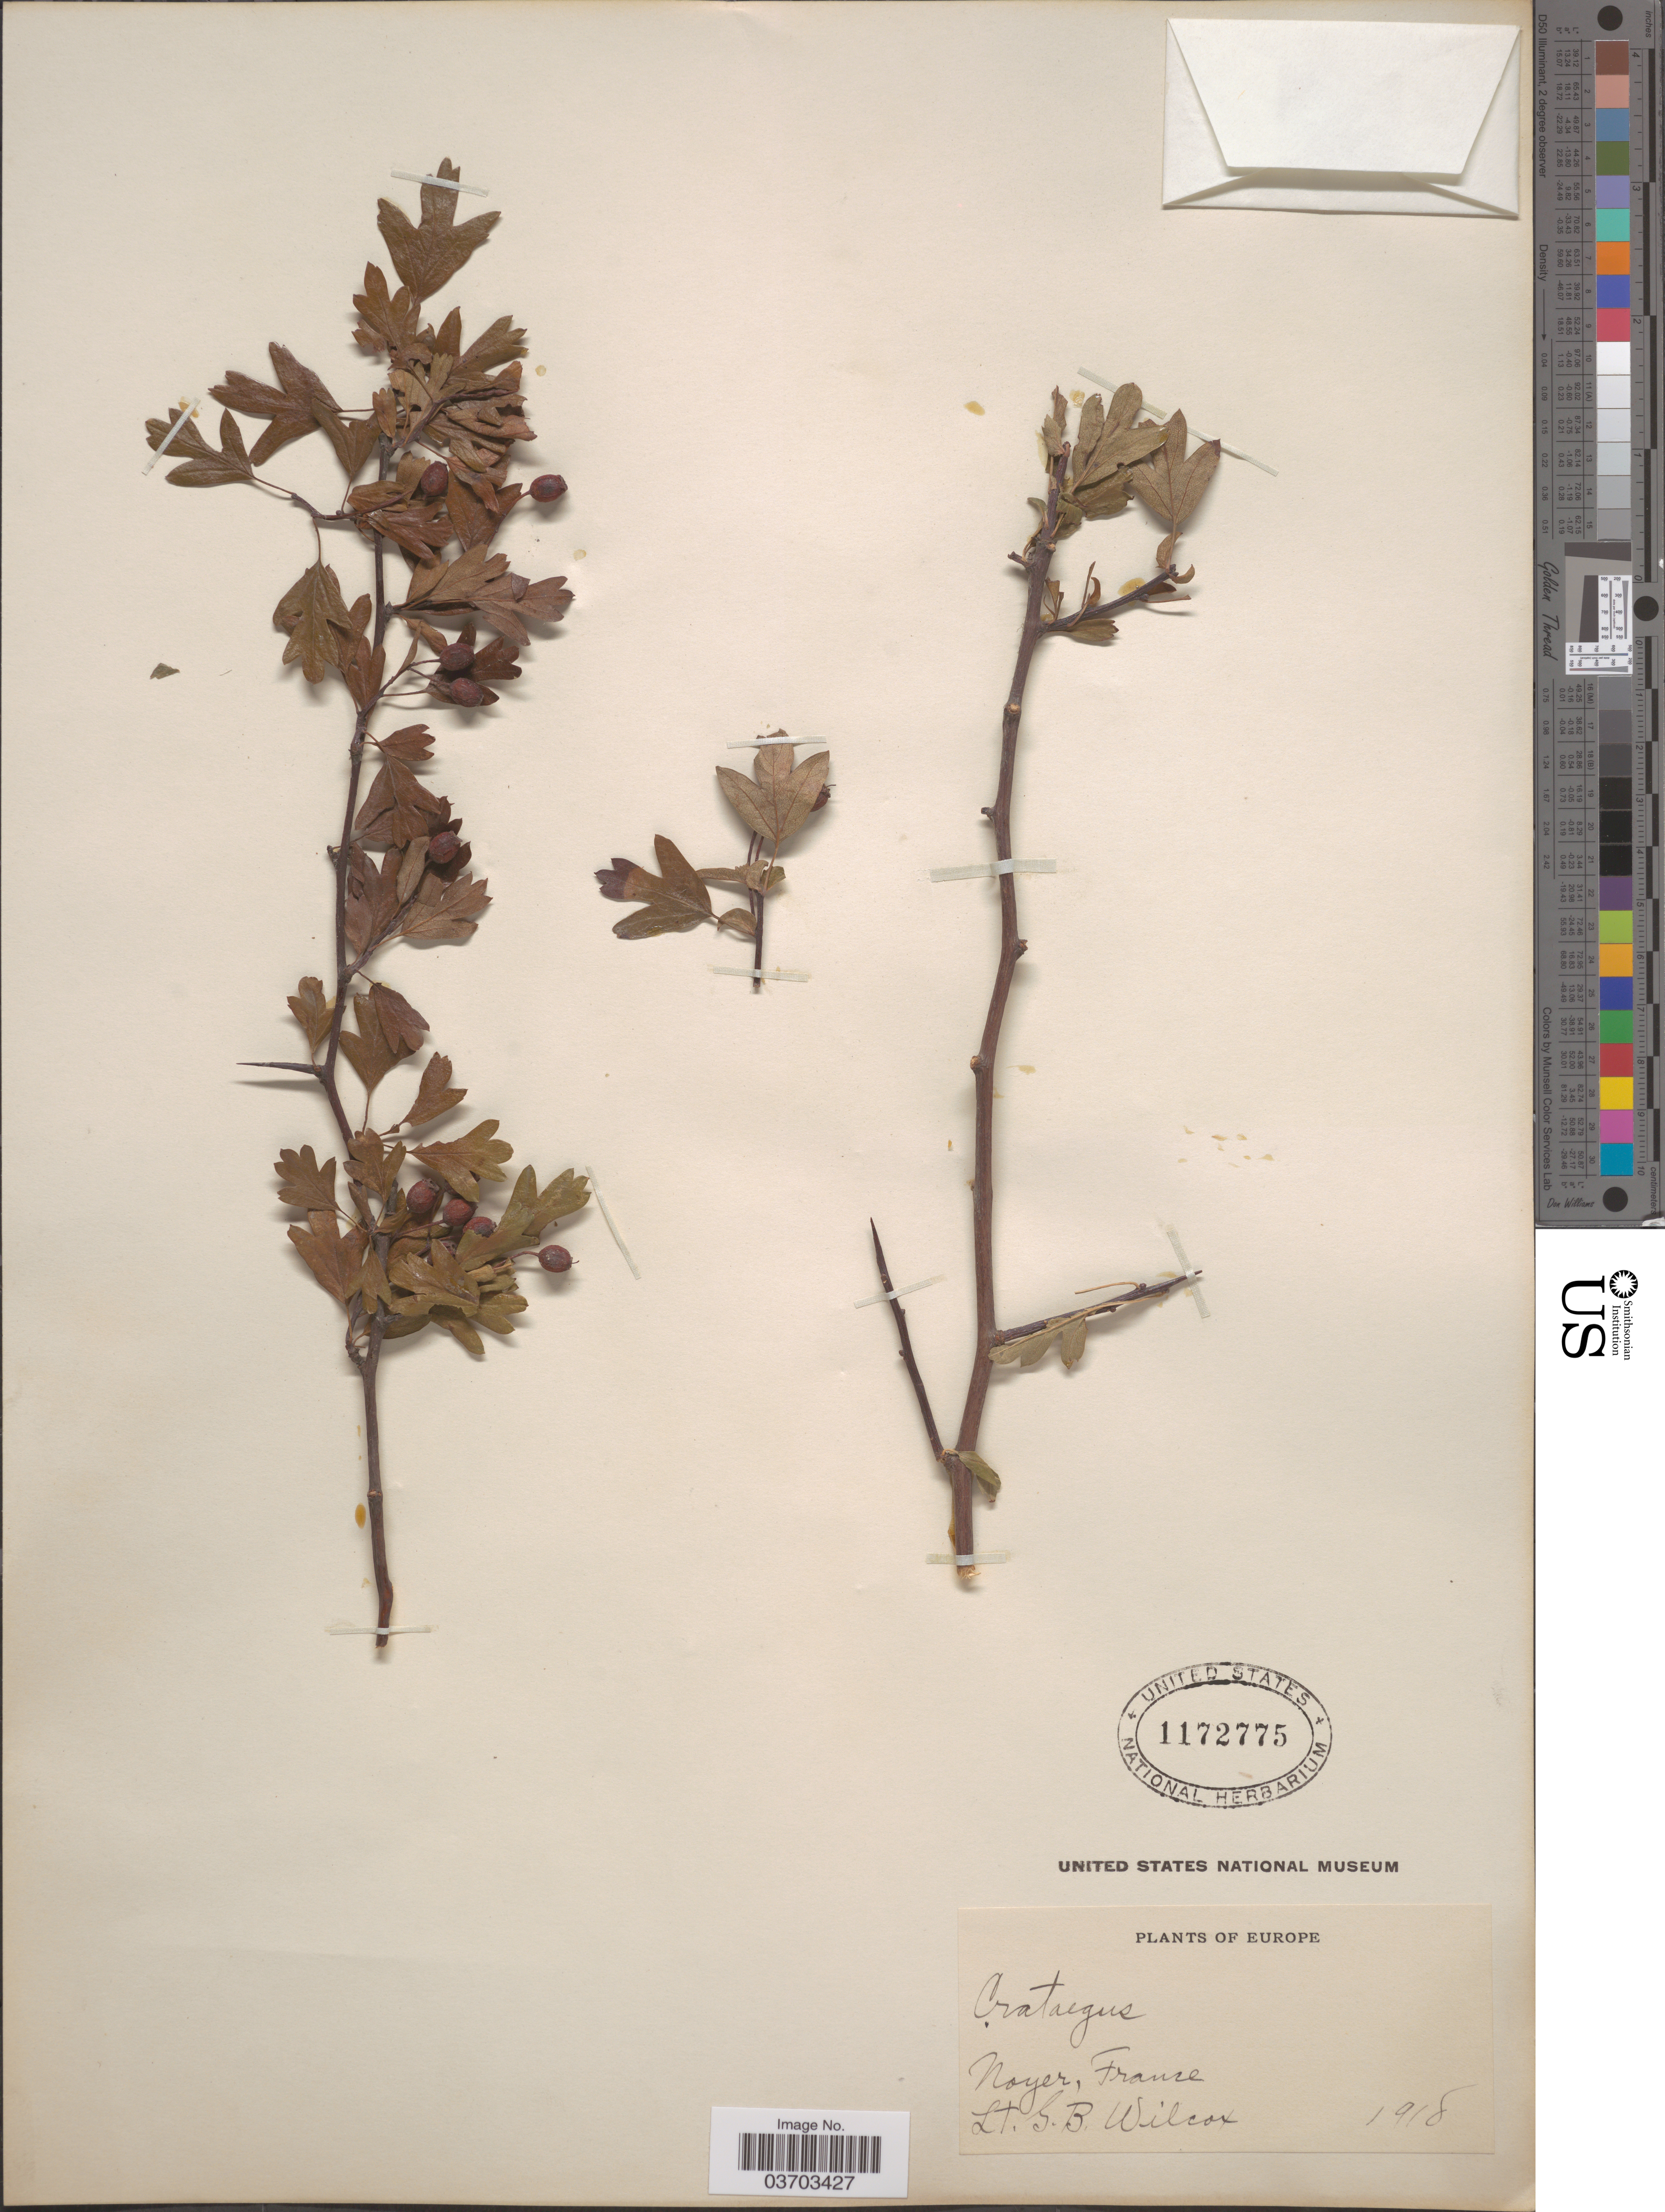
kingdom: Plantae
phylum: Tracheophyta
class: Magnoliopsida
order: Rosales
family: Rosaceae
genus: Crataegus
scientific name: Crataegus sp.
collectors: G. Wilcox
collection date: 1918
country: France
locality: Noyer.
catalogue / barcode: US 1172775